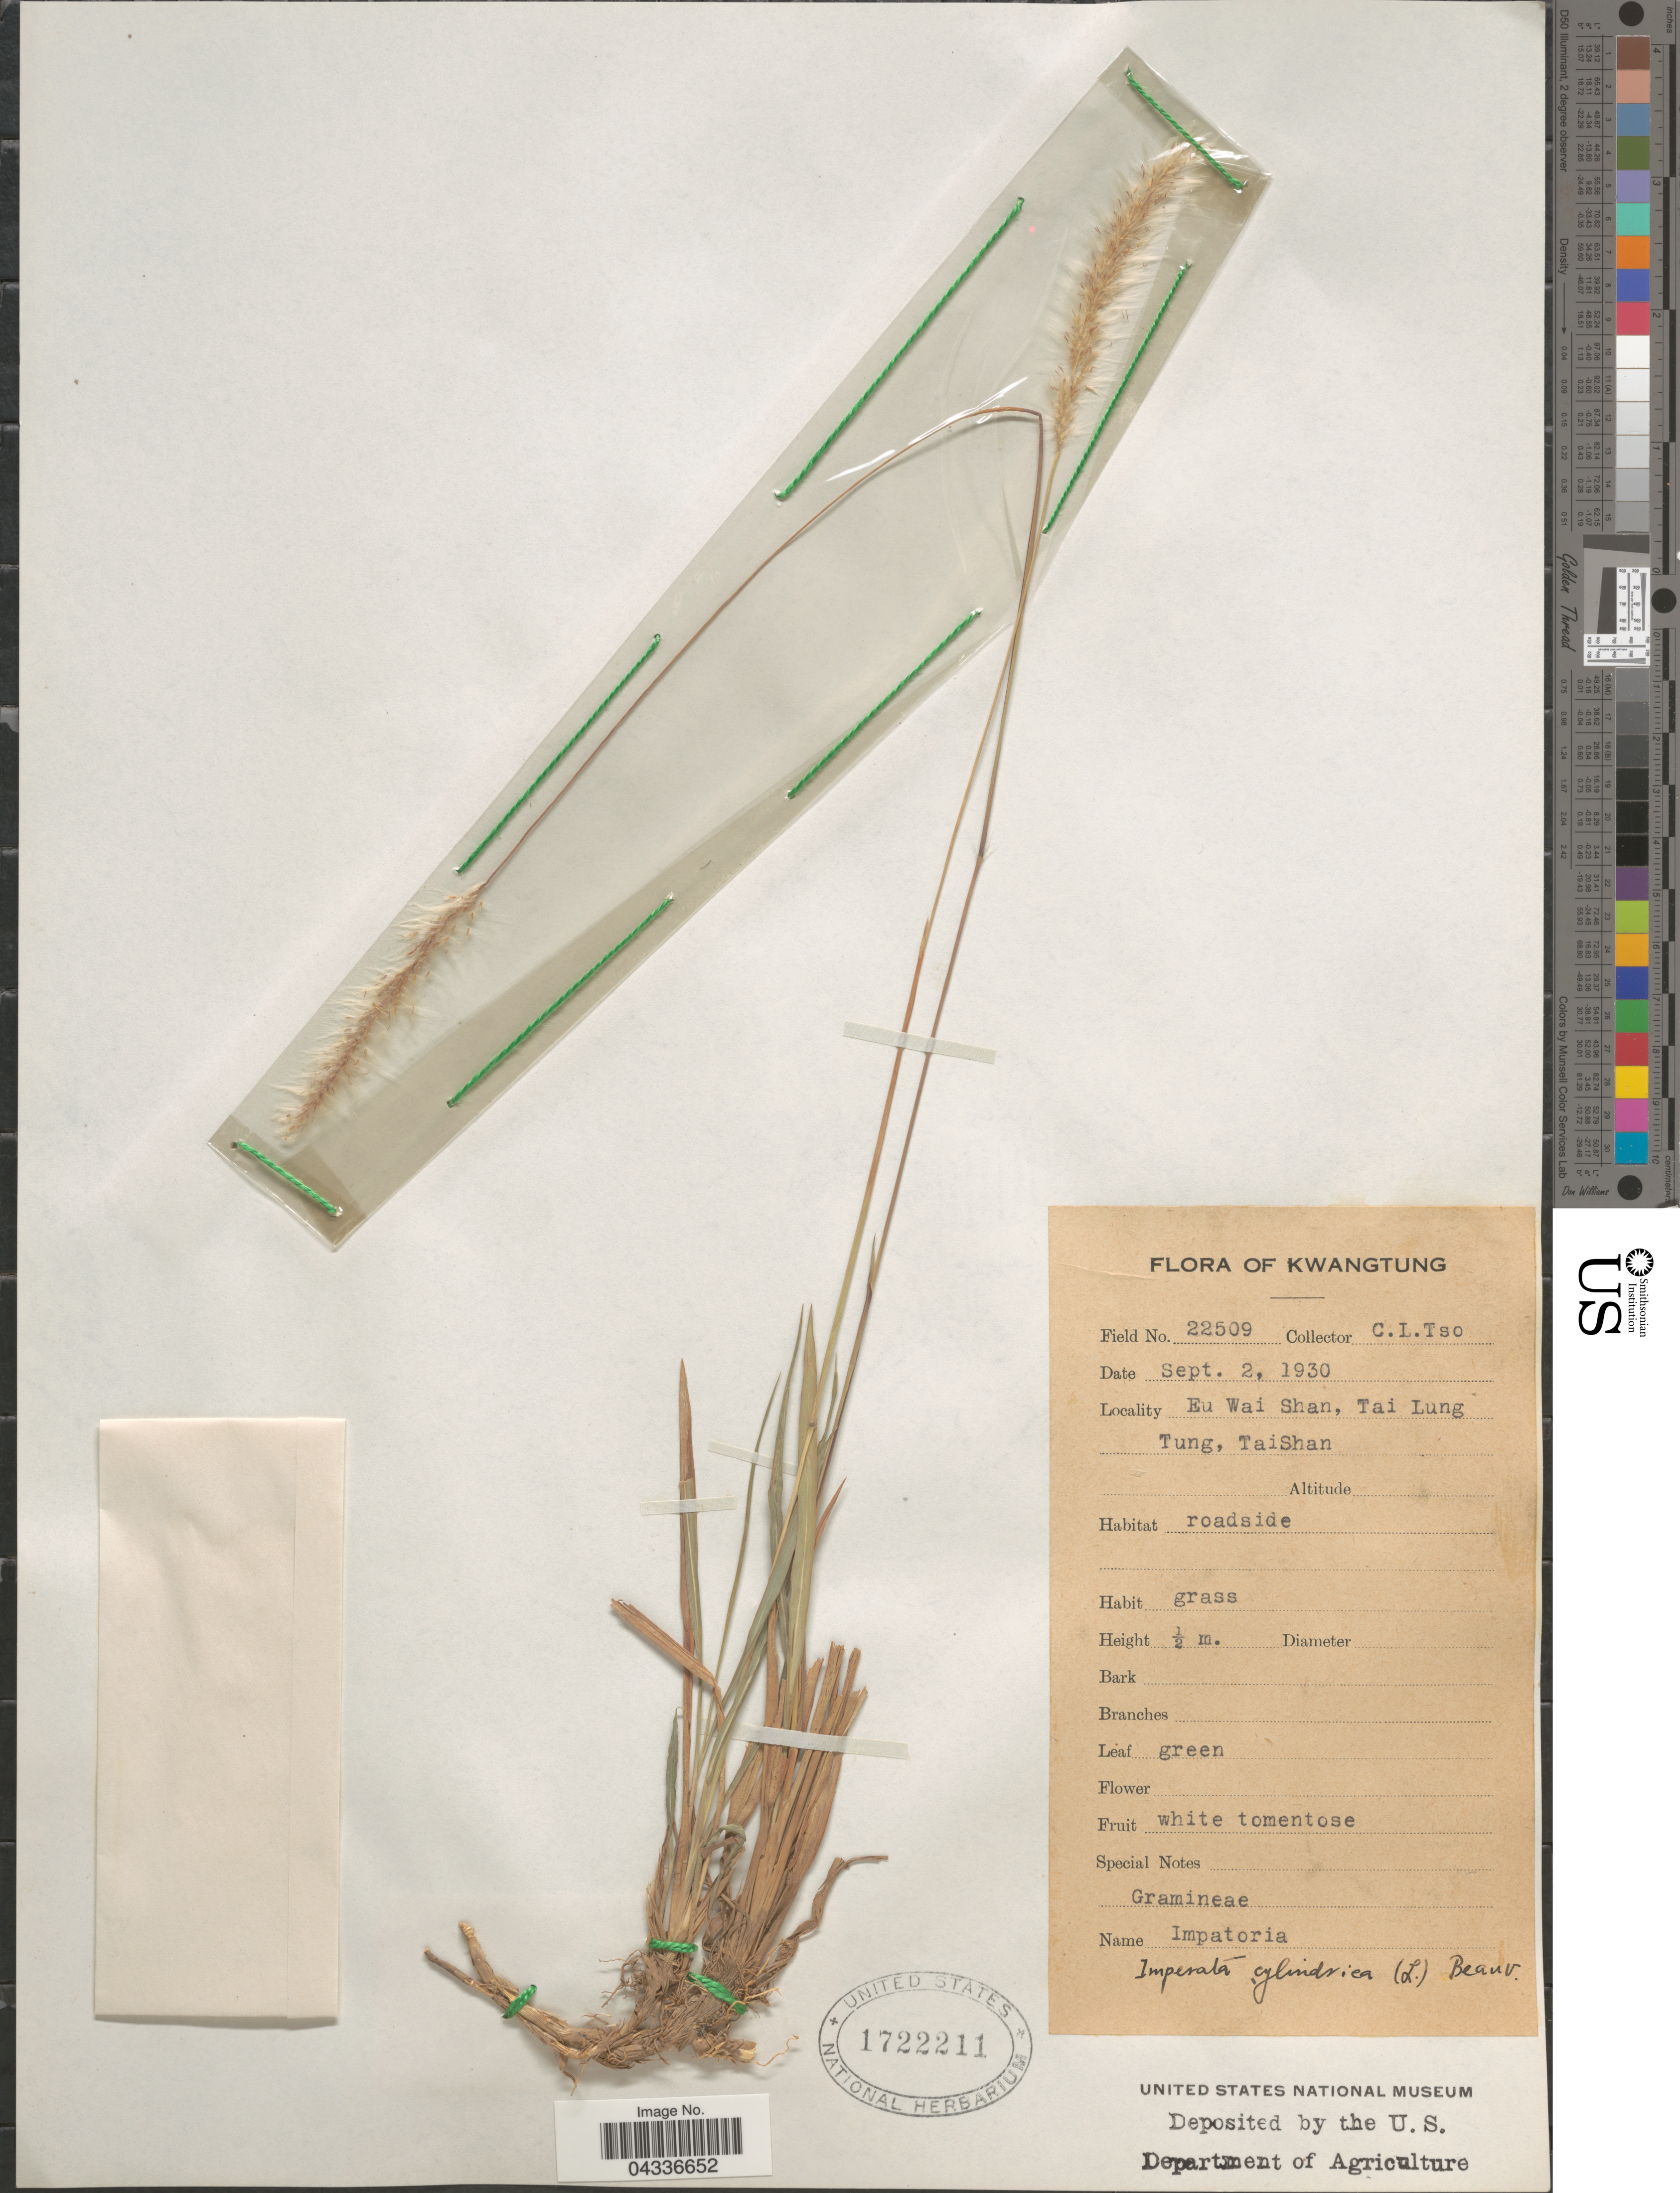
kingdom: Plantae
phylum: Tracheophyta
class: Liliopsida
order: Poales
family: Poaceae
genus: Imperata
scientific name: Imperata cylindrica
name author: (L.) P. Beauv.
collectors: C. Tso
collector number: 22509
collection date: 1930-09-02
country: China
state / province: Guangdong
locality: Kwangtung. Eu Wai Shan, Tai Lung Tung, TaiShan.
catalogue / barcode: US 1722211